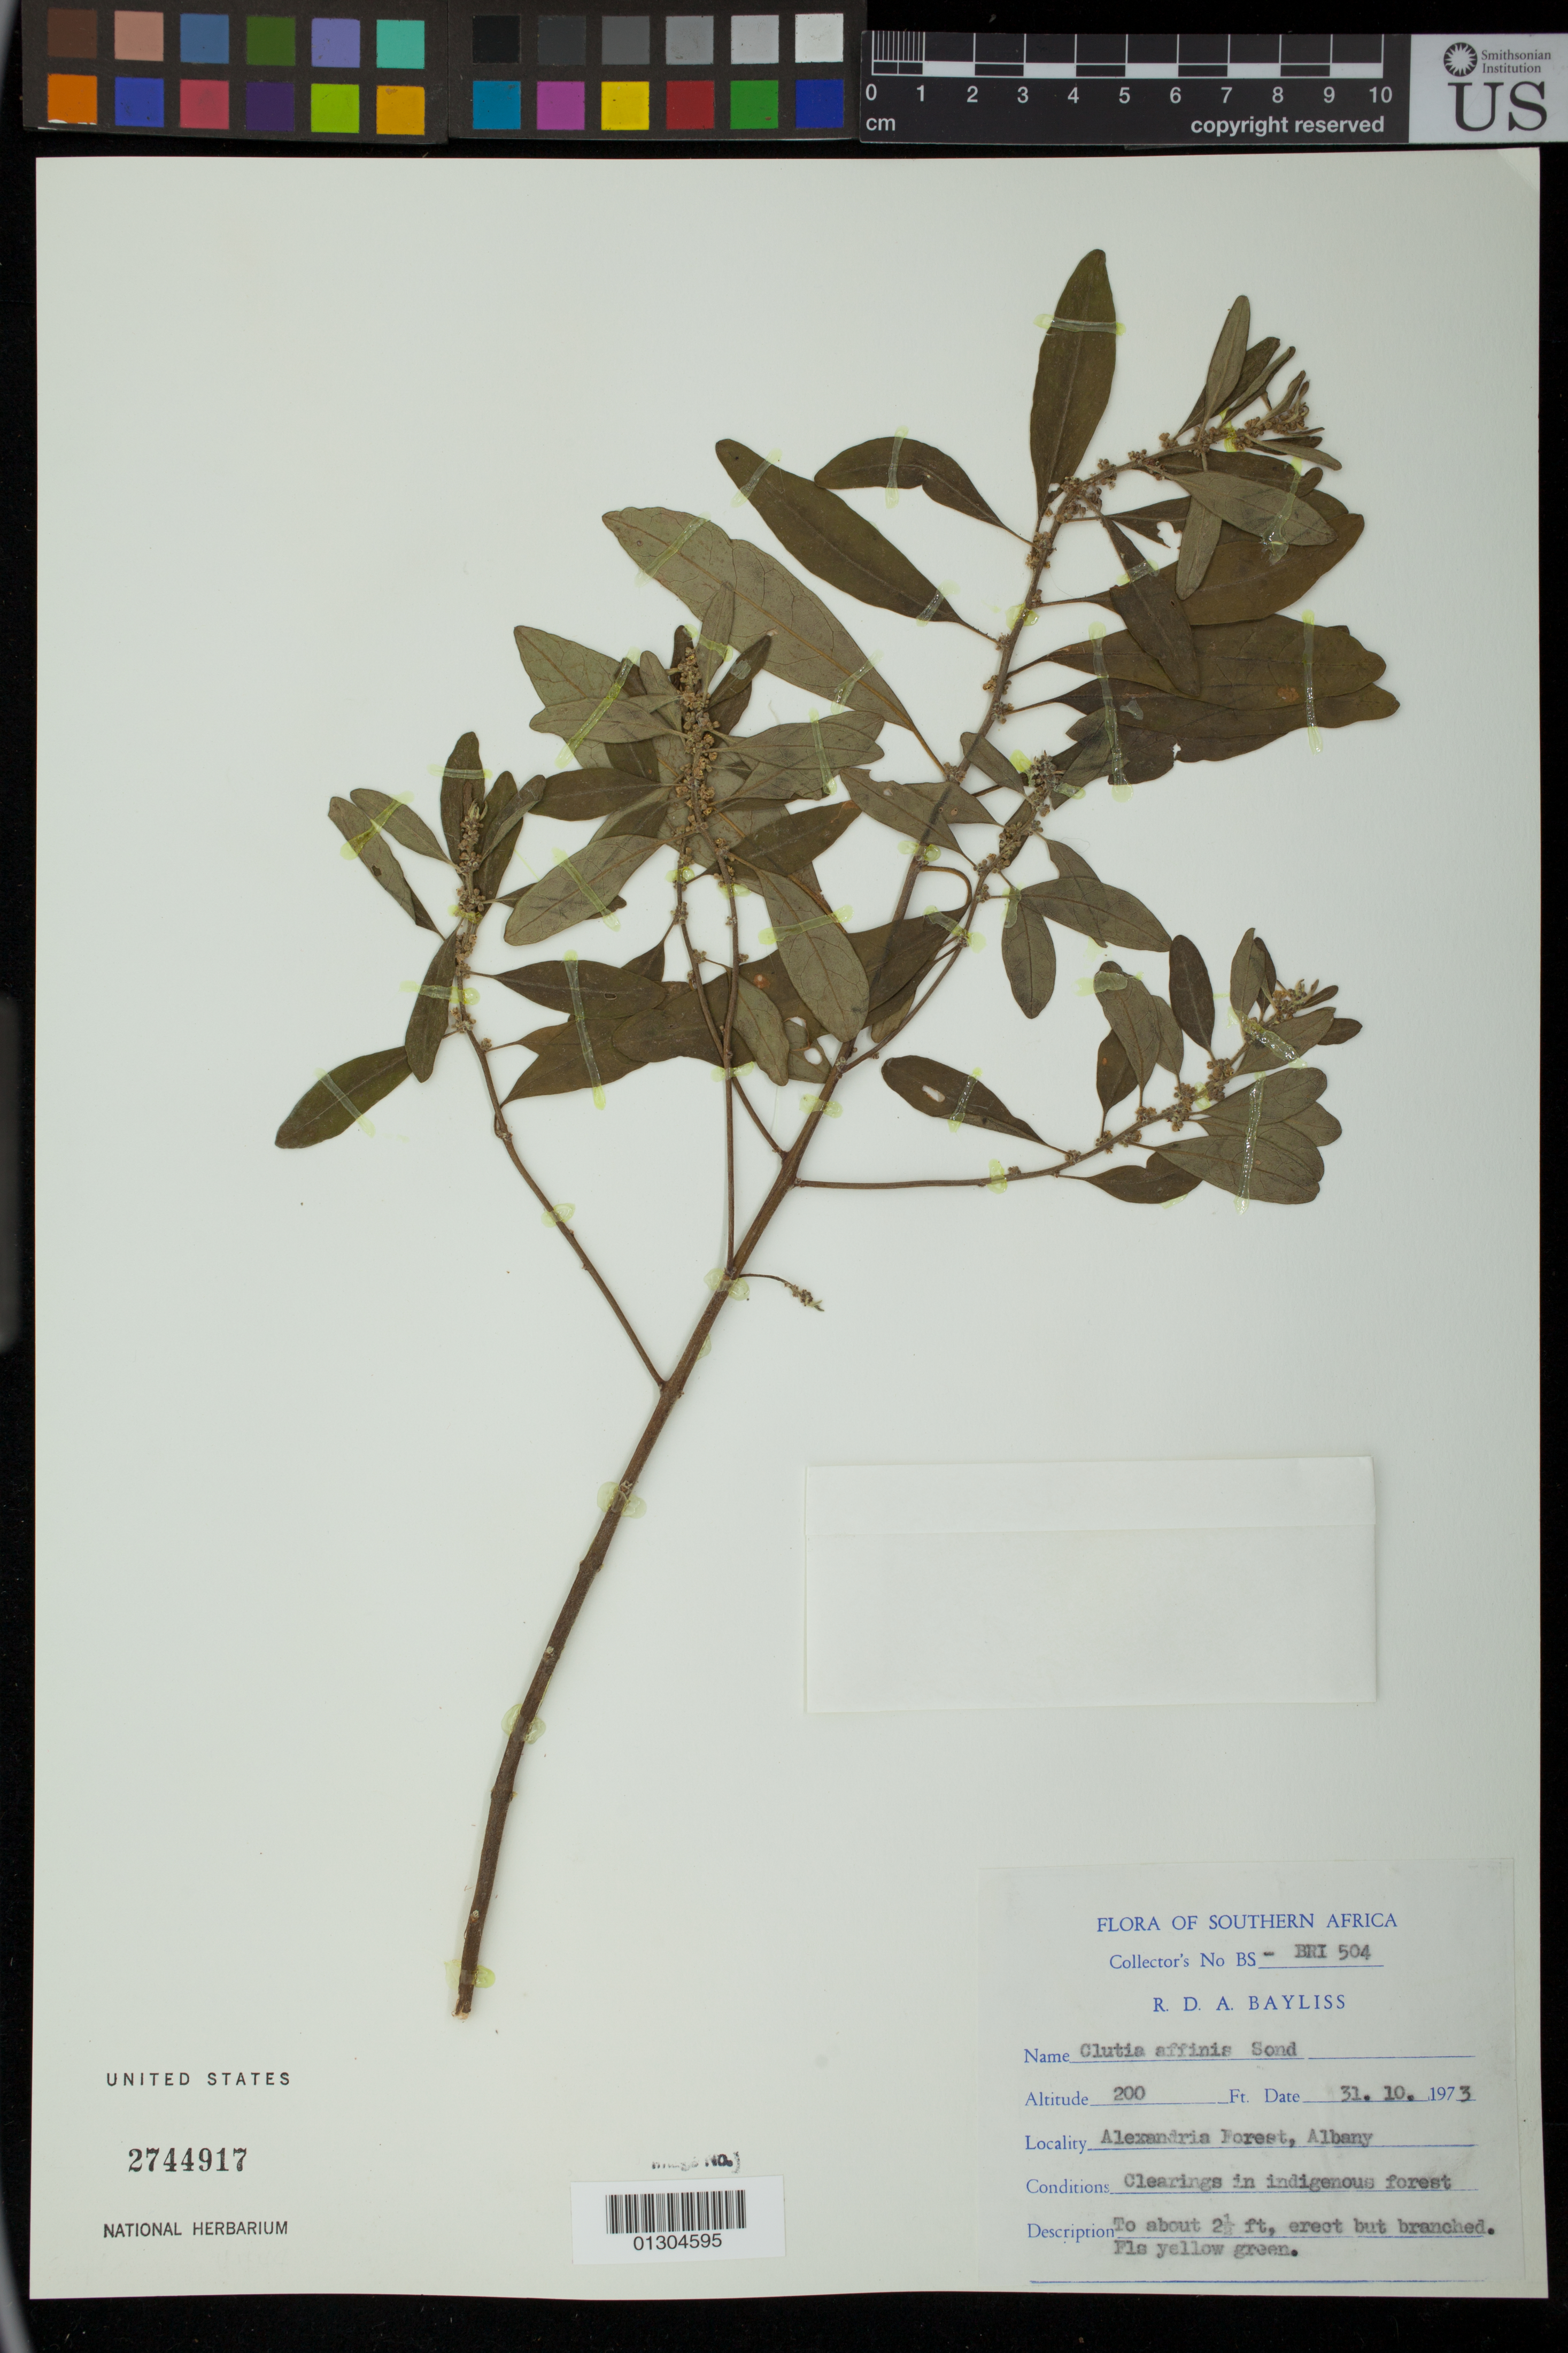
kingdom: Plantae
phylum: Tracheophyta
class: Magnoliopsida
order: Malpighiales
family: Peraceae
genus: Clutia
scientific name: Clutia affinis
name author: Sond.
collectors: R. D. Bayliss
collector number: BRI 504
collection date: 1973-10-31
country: South Africa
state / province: Eastern Cape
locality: Alexandria Forest, Albany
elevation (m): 61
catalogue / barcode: US 2744917